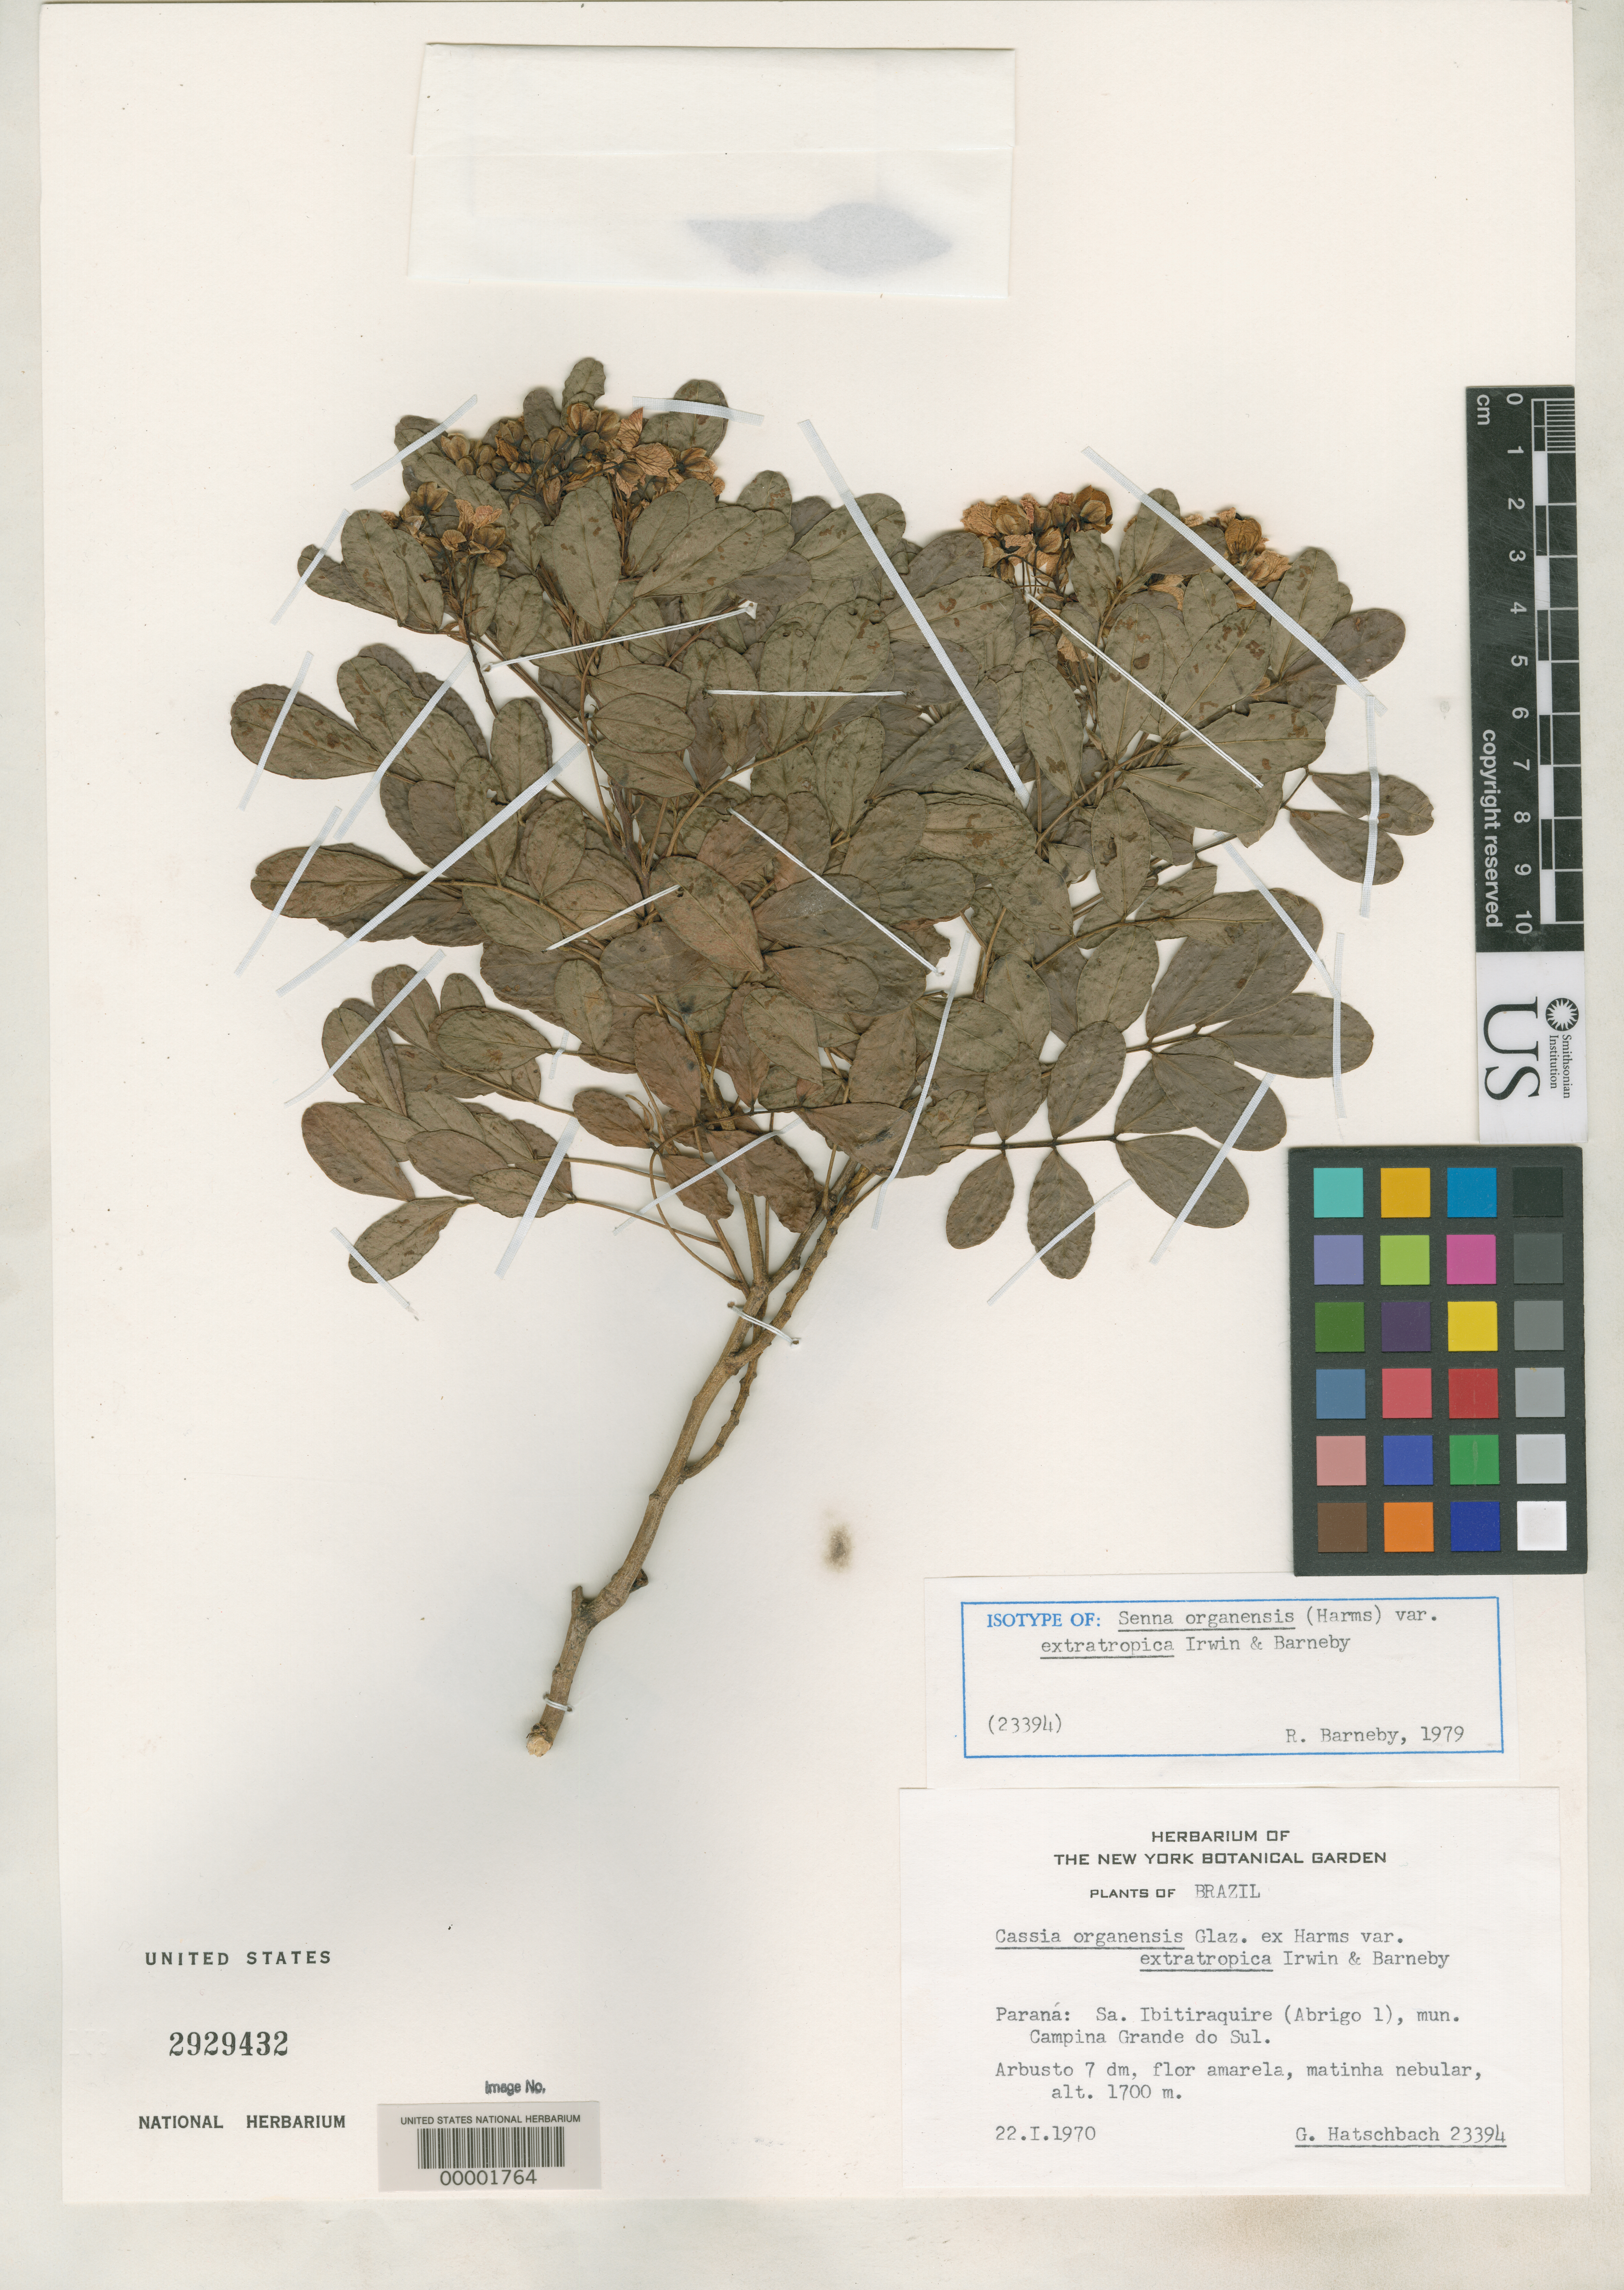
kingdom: Plantae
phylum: Tracheophyta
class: Magnoliopsida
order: Fabales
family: Fabaceae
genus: Senna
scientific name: Senna organensis var. extratropica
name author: H.S. Irwin & Barneby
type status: Isotype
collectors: G. Hatschbach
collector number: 23394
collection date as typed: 22 Jan 1970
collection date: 1970-01-22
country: Brazil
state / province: Paraná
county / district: Campina Grande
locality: Sa. Ibitiraquire.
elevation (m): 1700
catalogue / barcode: US 2929432